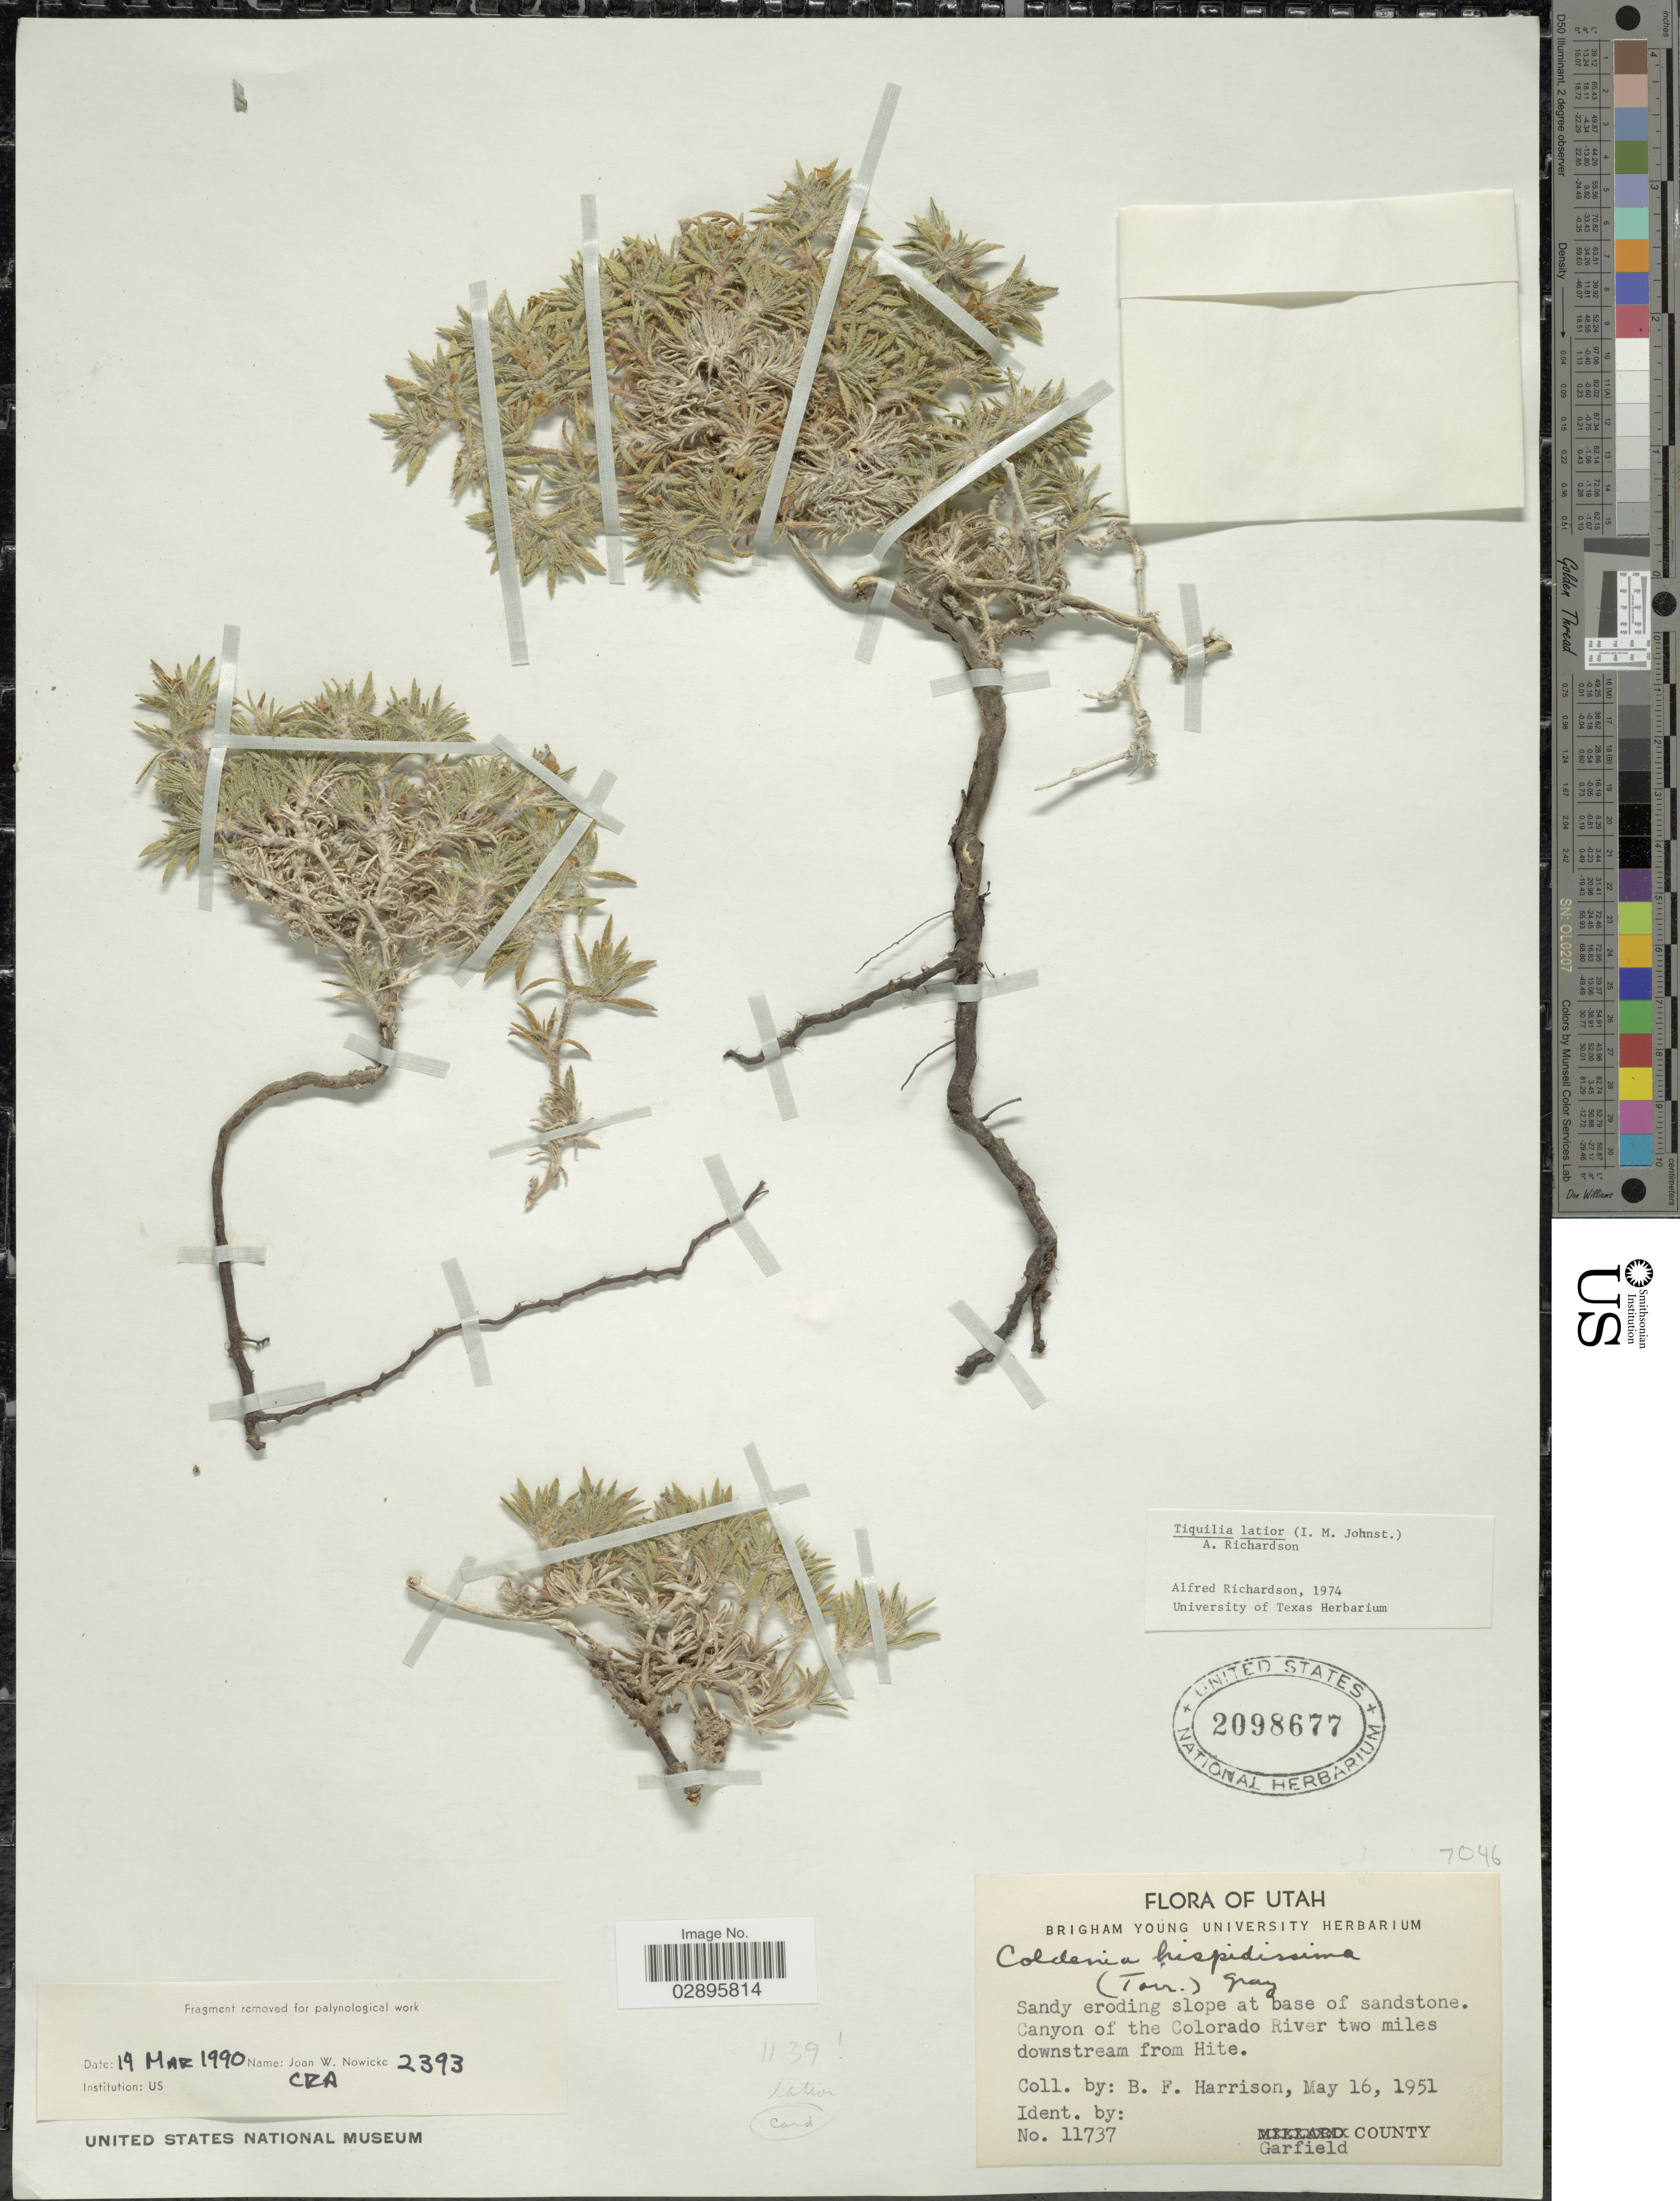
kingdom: Plantae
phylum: Tracheophyta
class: Magnoliopsida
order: Boraginales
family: Ehretiaceae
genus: Tiquilia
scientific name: Tiquilia latior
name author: (I.M. Johnst.) A.T. Richardson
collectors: B. F. Harrison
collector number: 11737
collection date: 1951-05-16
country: United States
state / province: Utah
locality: Canyon of the Colorado River two miles downstream from Hite. Garfield County.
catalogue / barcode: US 2098677